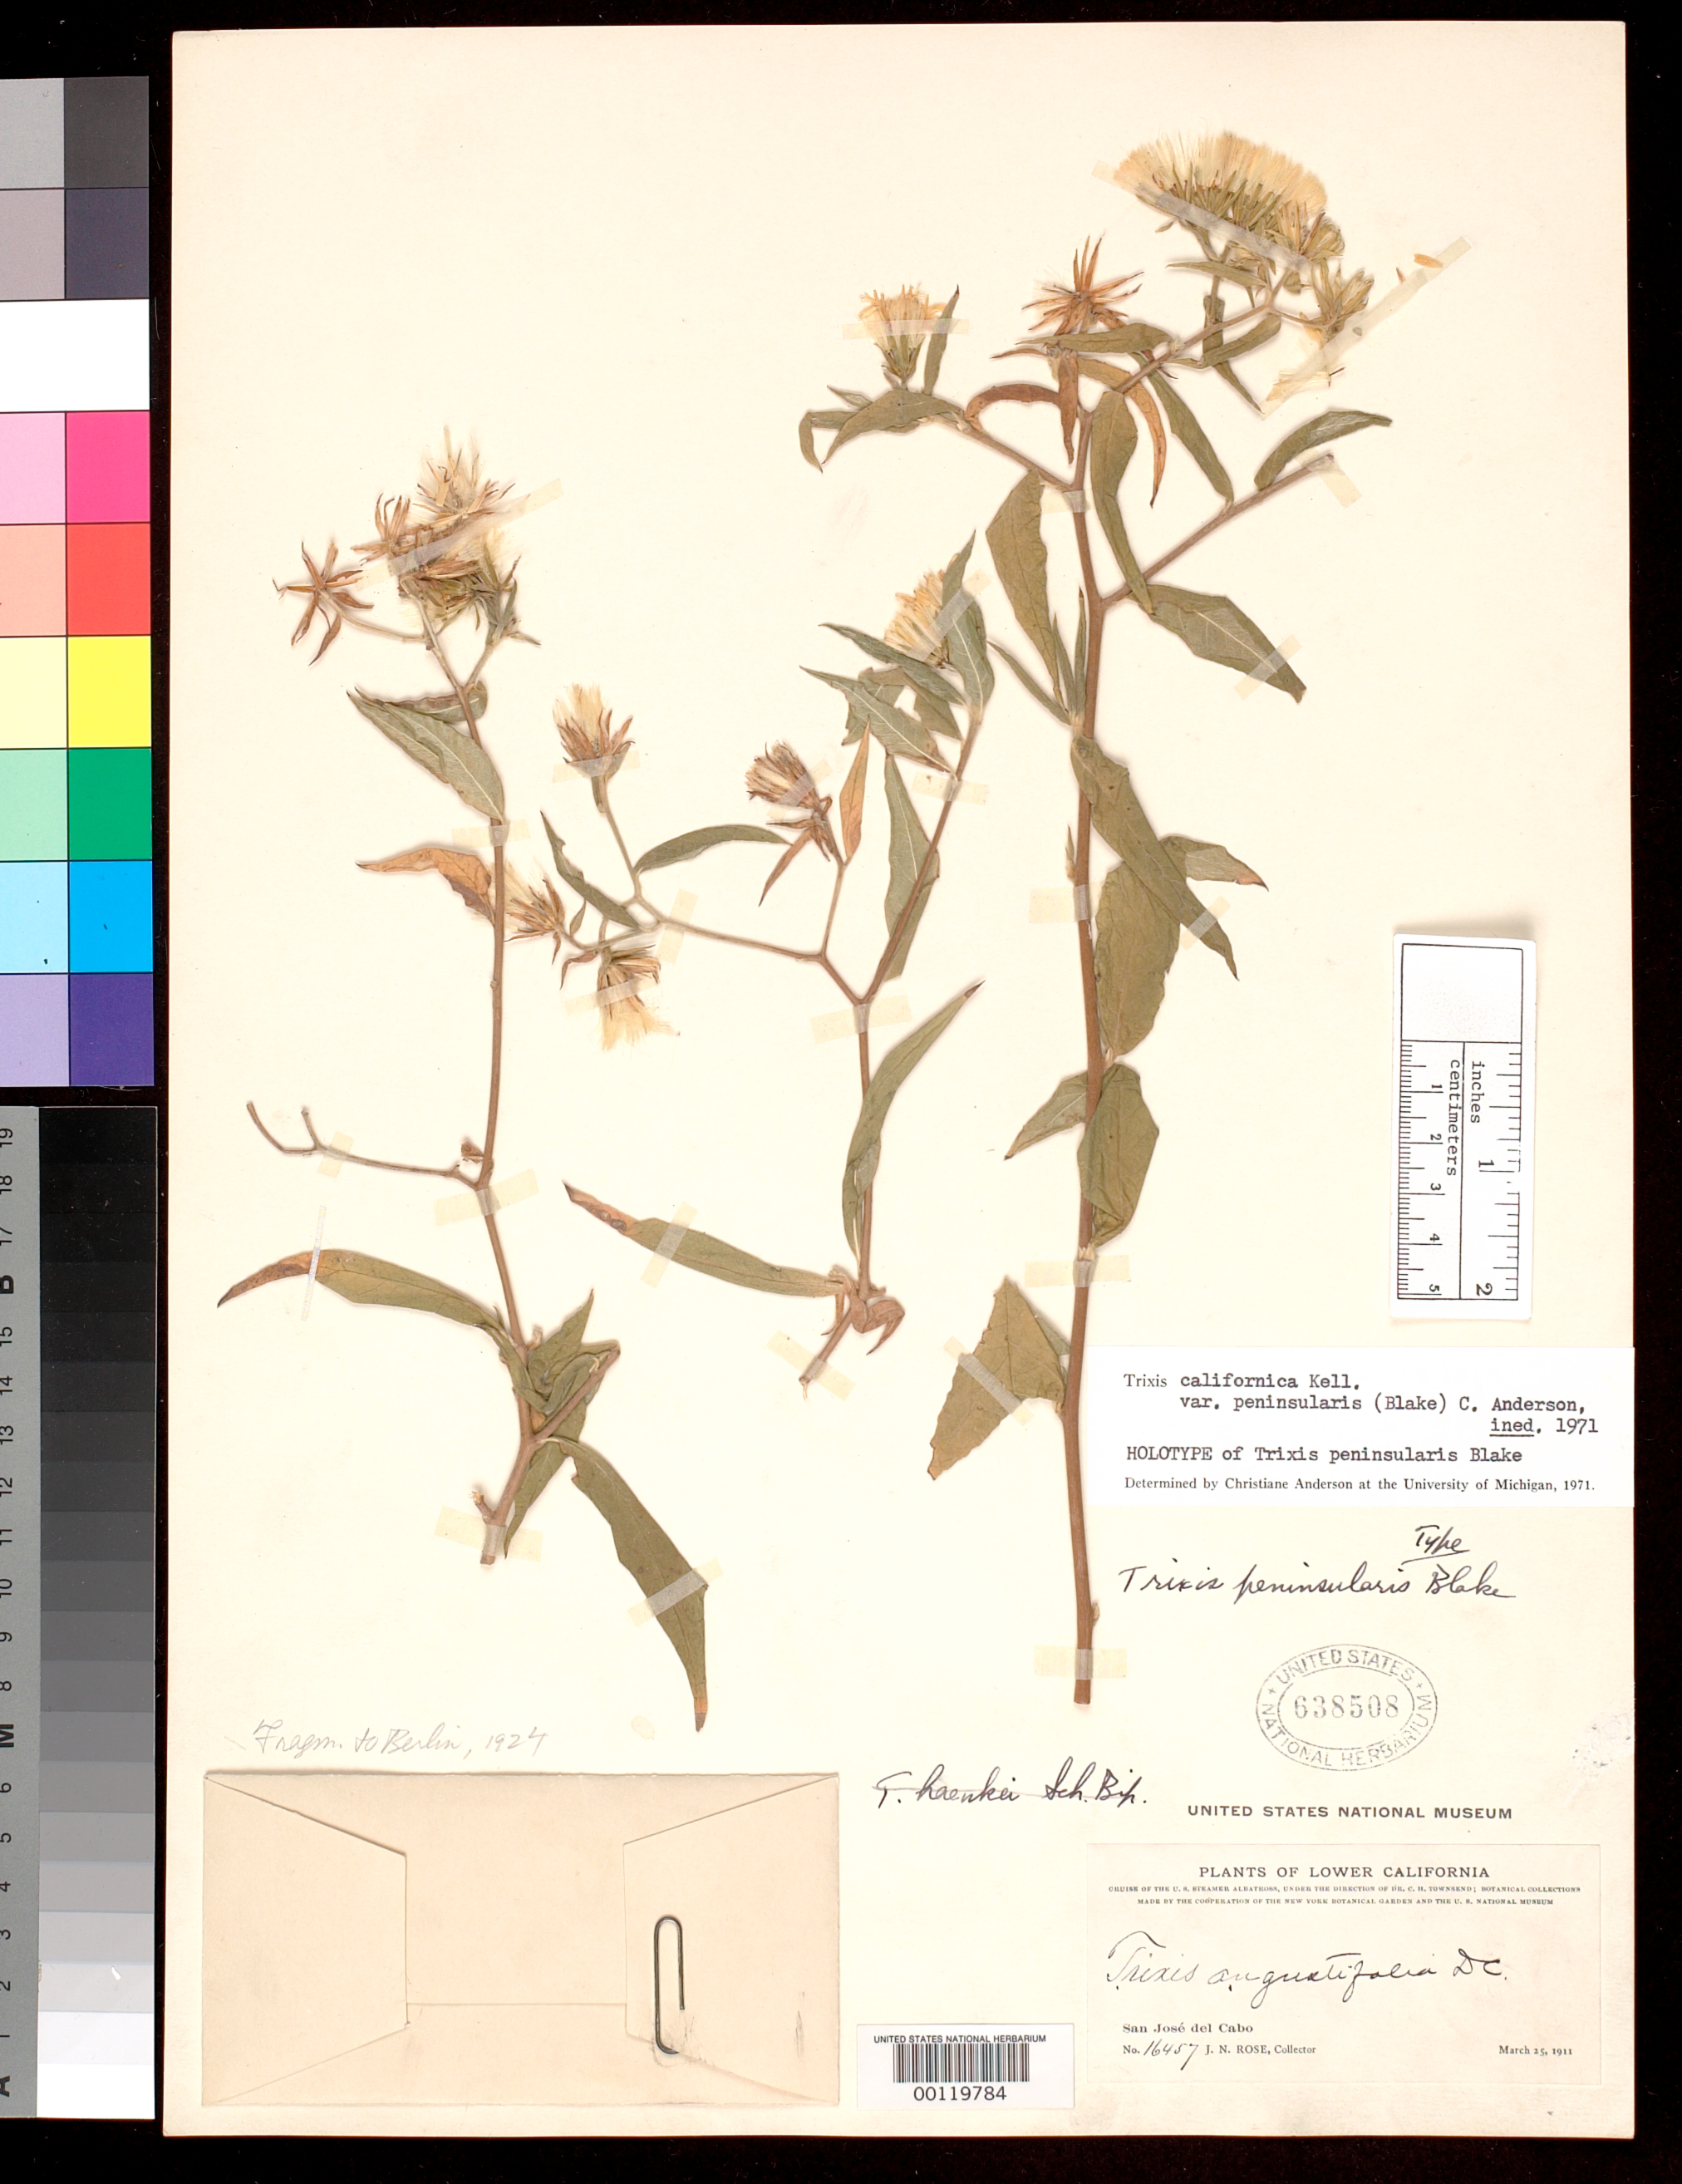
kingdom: Plantae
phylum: Tracheophyta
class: Magnoliopsida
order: Asterales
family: Asteraceae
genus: Trixis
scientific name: Trixis peninsularis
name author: S.F. Blake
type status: Holotype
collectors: J. N. Rose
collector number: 16457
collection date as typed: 25 Mar 1911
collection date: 1911-03-25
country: Mexico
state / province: Baja California Sur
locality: San José del Cabo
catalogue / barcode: US 638508